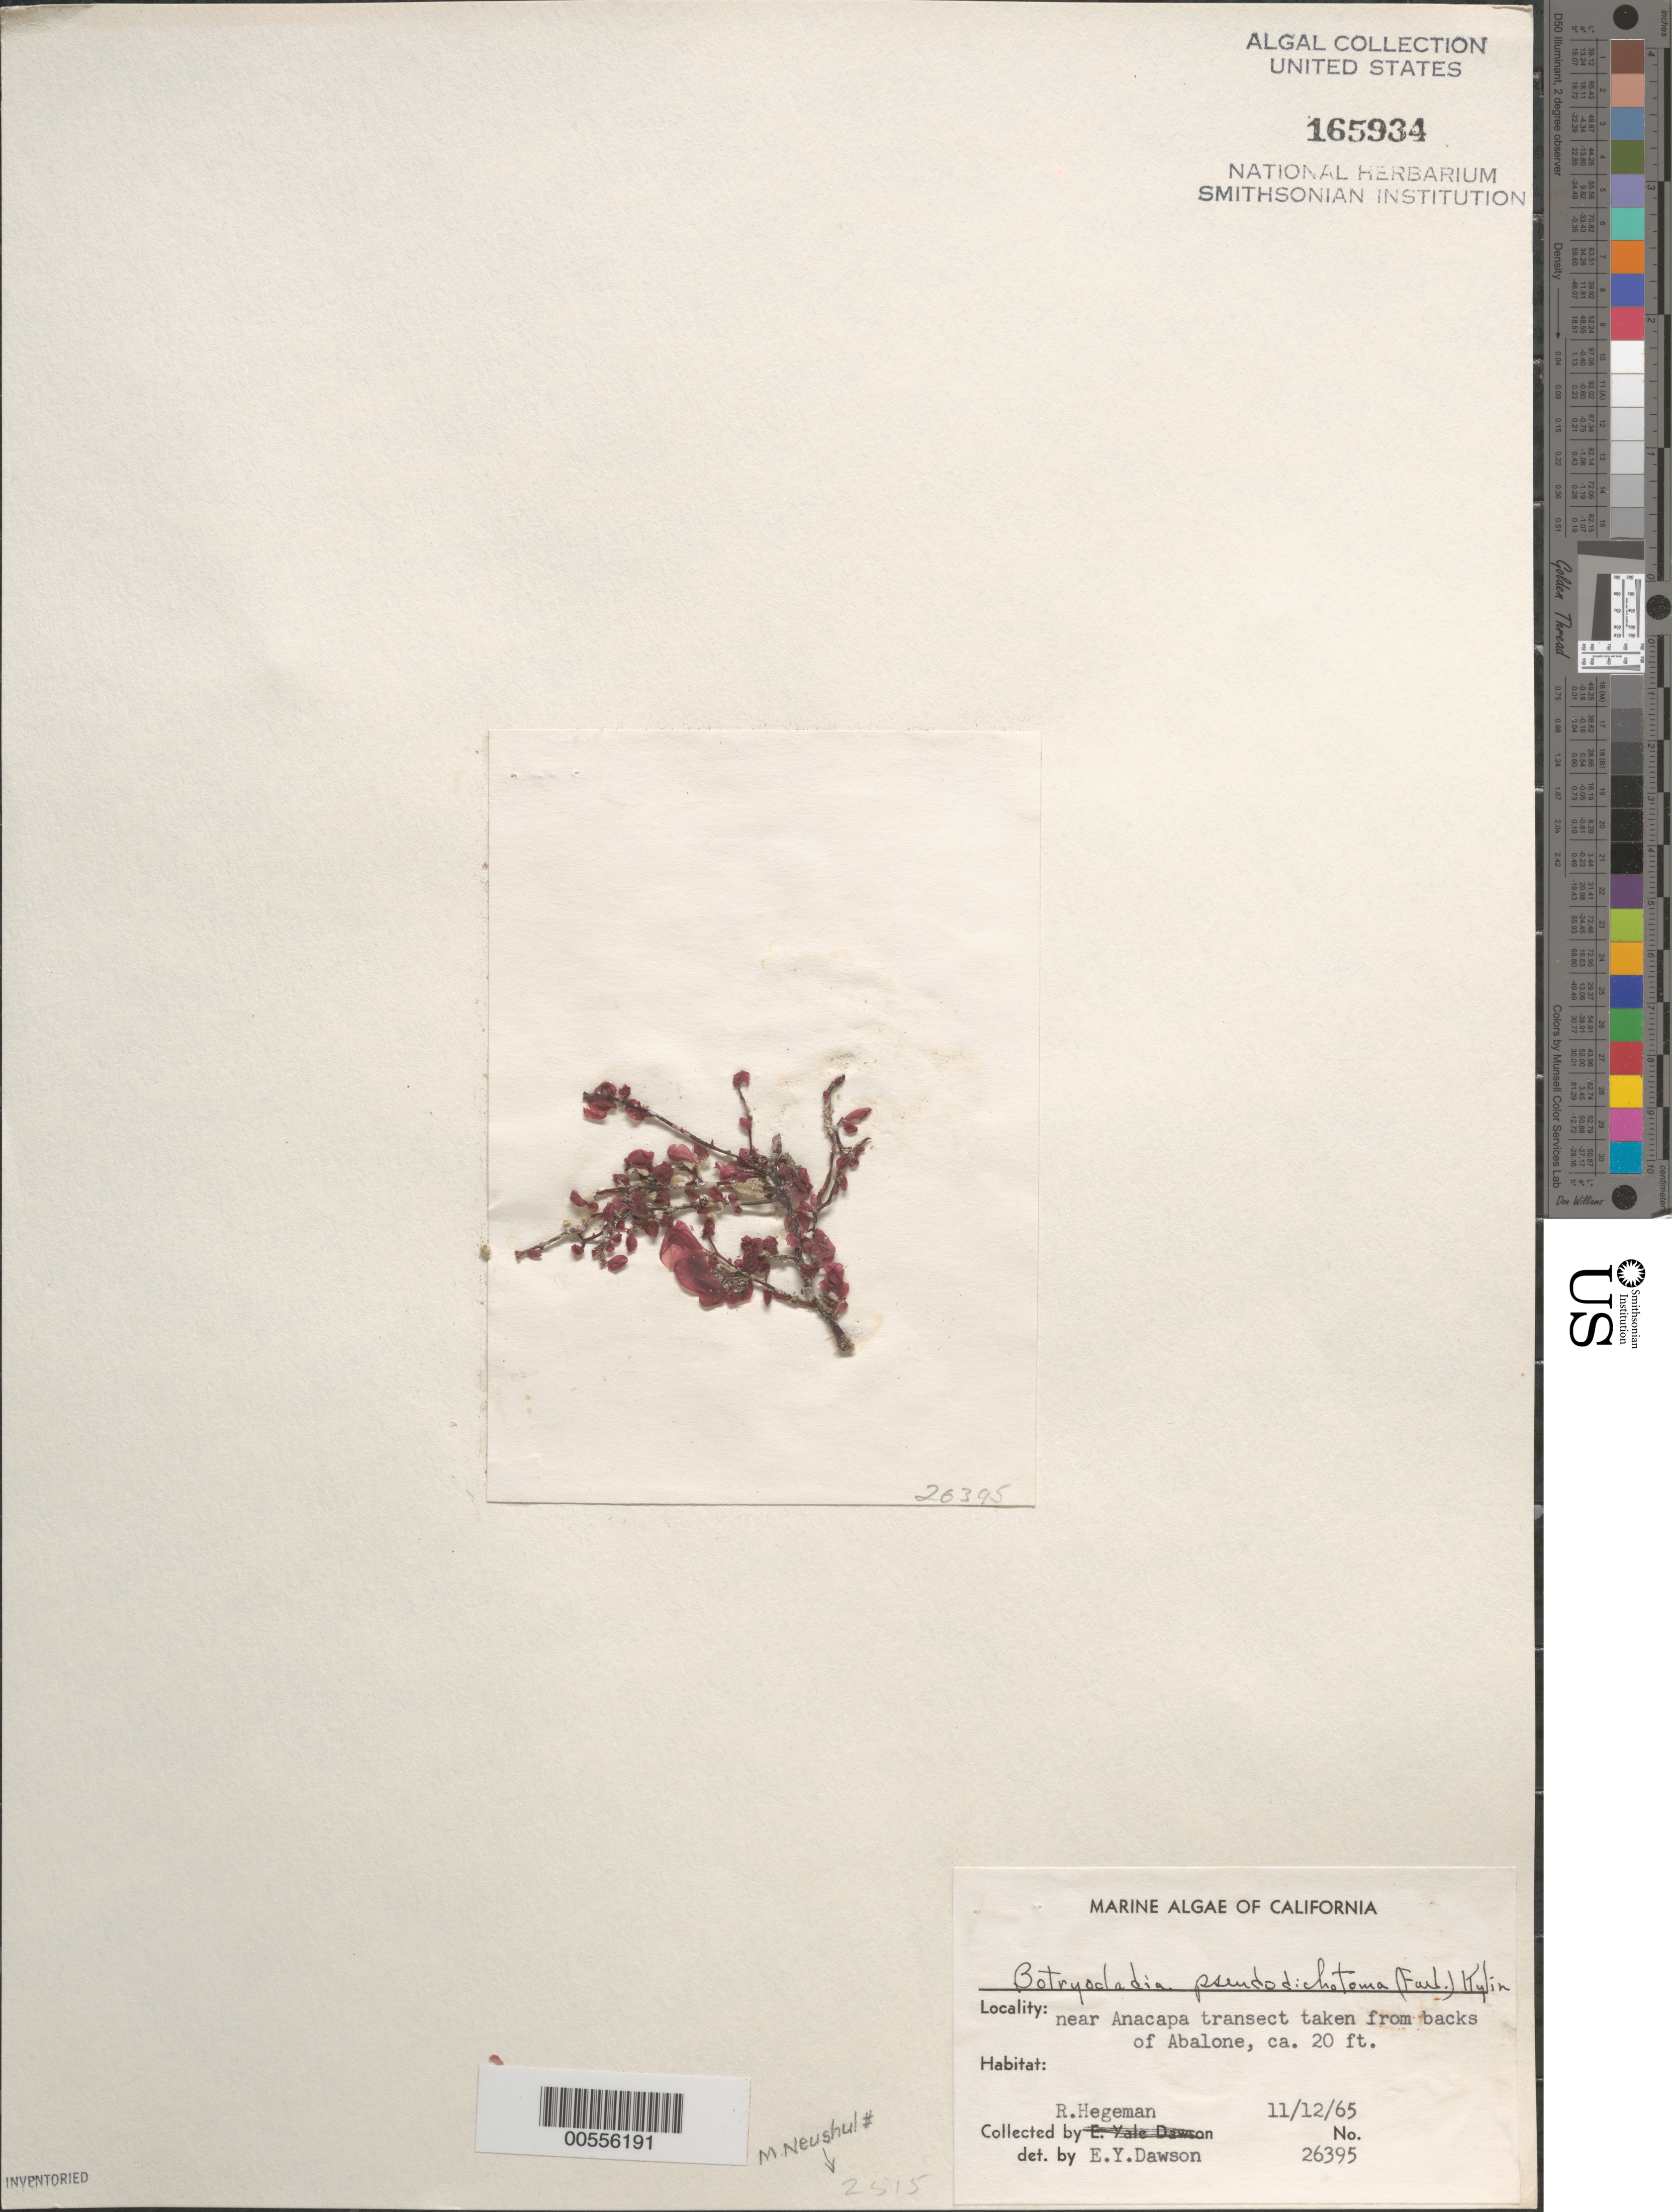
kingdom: Plantae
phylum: Rhodophyta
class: Florideophyceae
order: Rhodymeniales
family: Rhodymeniaceae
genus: Botryocladia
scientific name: Botryocladia pseudodichotoma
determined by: Dawson, E. Y.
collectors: R. Hegeman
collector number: EYD 26395 & NEUSHUL 2515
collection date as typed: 12 Nov 1965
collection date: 1965-11-12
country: United States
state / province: California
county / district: Ventura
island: Anacapa Island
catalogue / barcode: US 165934